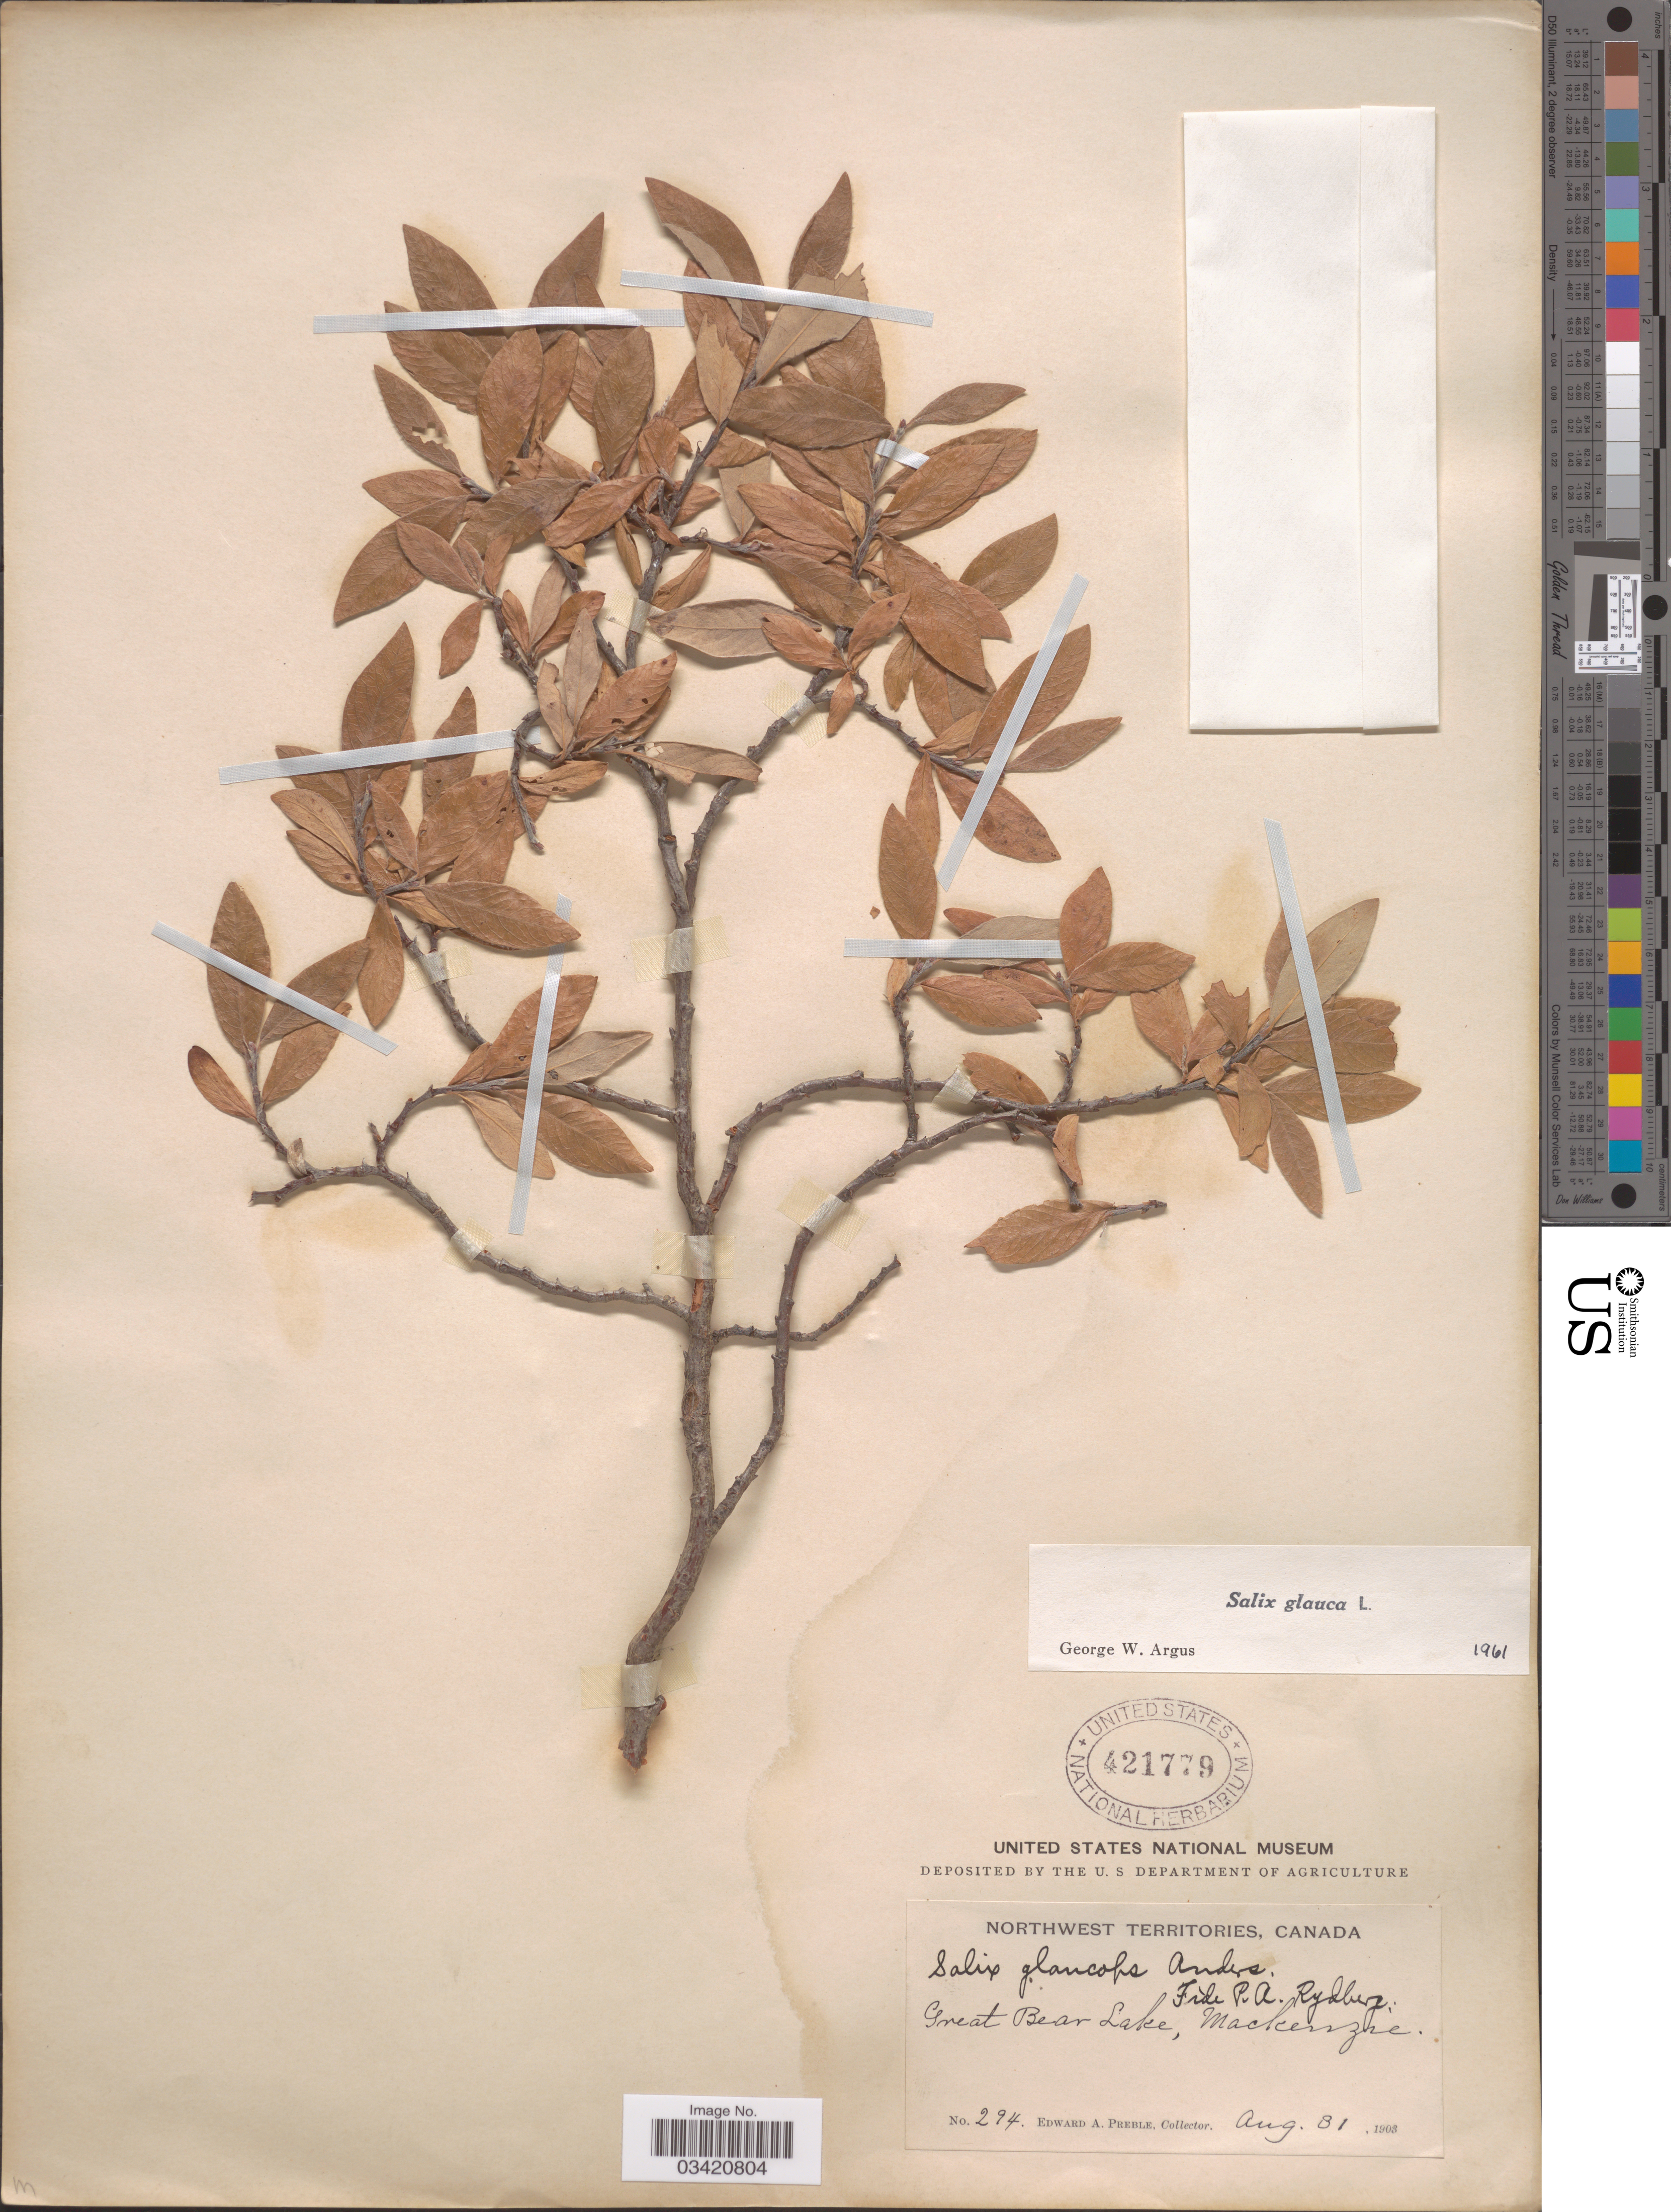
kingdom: Plantae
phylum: Tracheophyta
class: Magnoliopsida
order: Malpighiales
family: Salicaceae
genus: Salix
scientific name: Salix glauca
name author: L.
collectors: E. Preble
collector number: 294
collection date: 1903-08-31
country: Canada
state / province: Northwest Territories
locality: Great Bear Lake, Mackenzie.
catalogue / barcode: US 421779